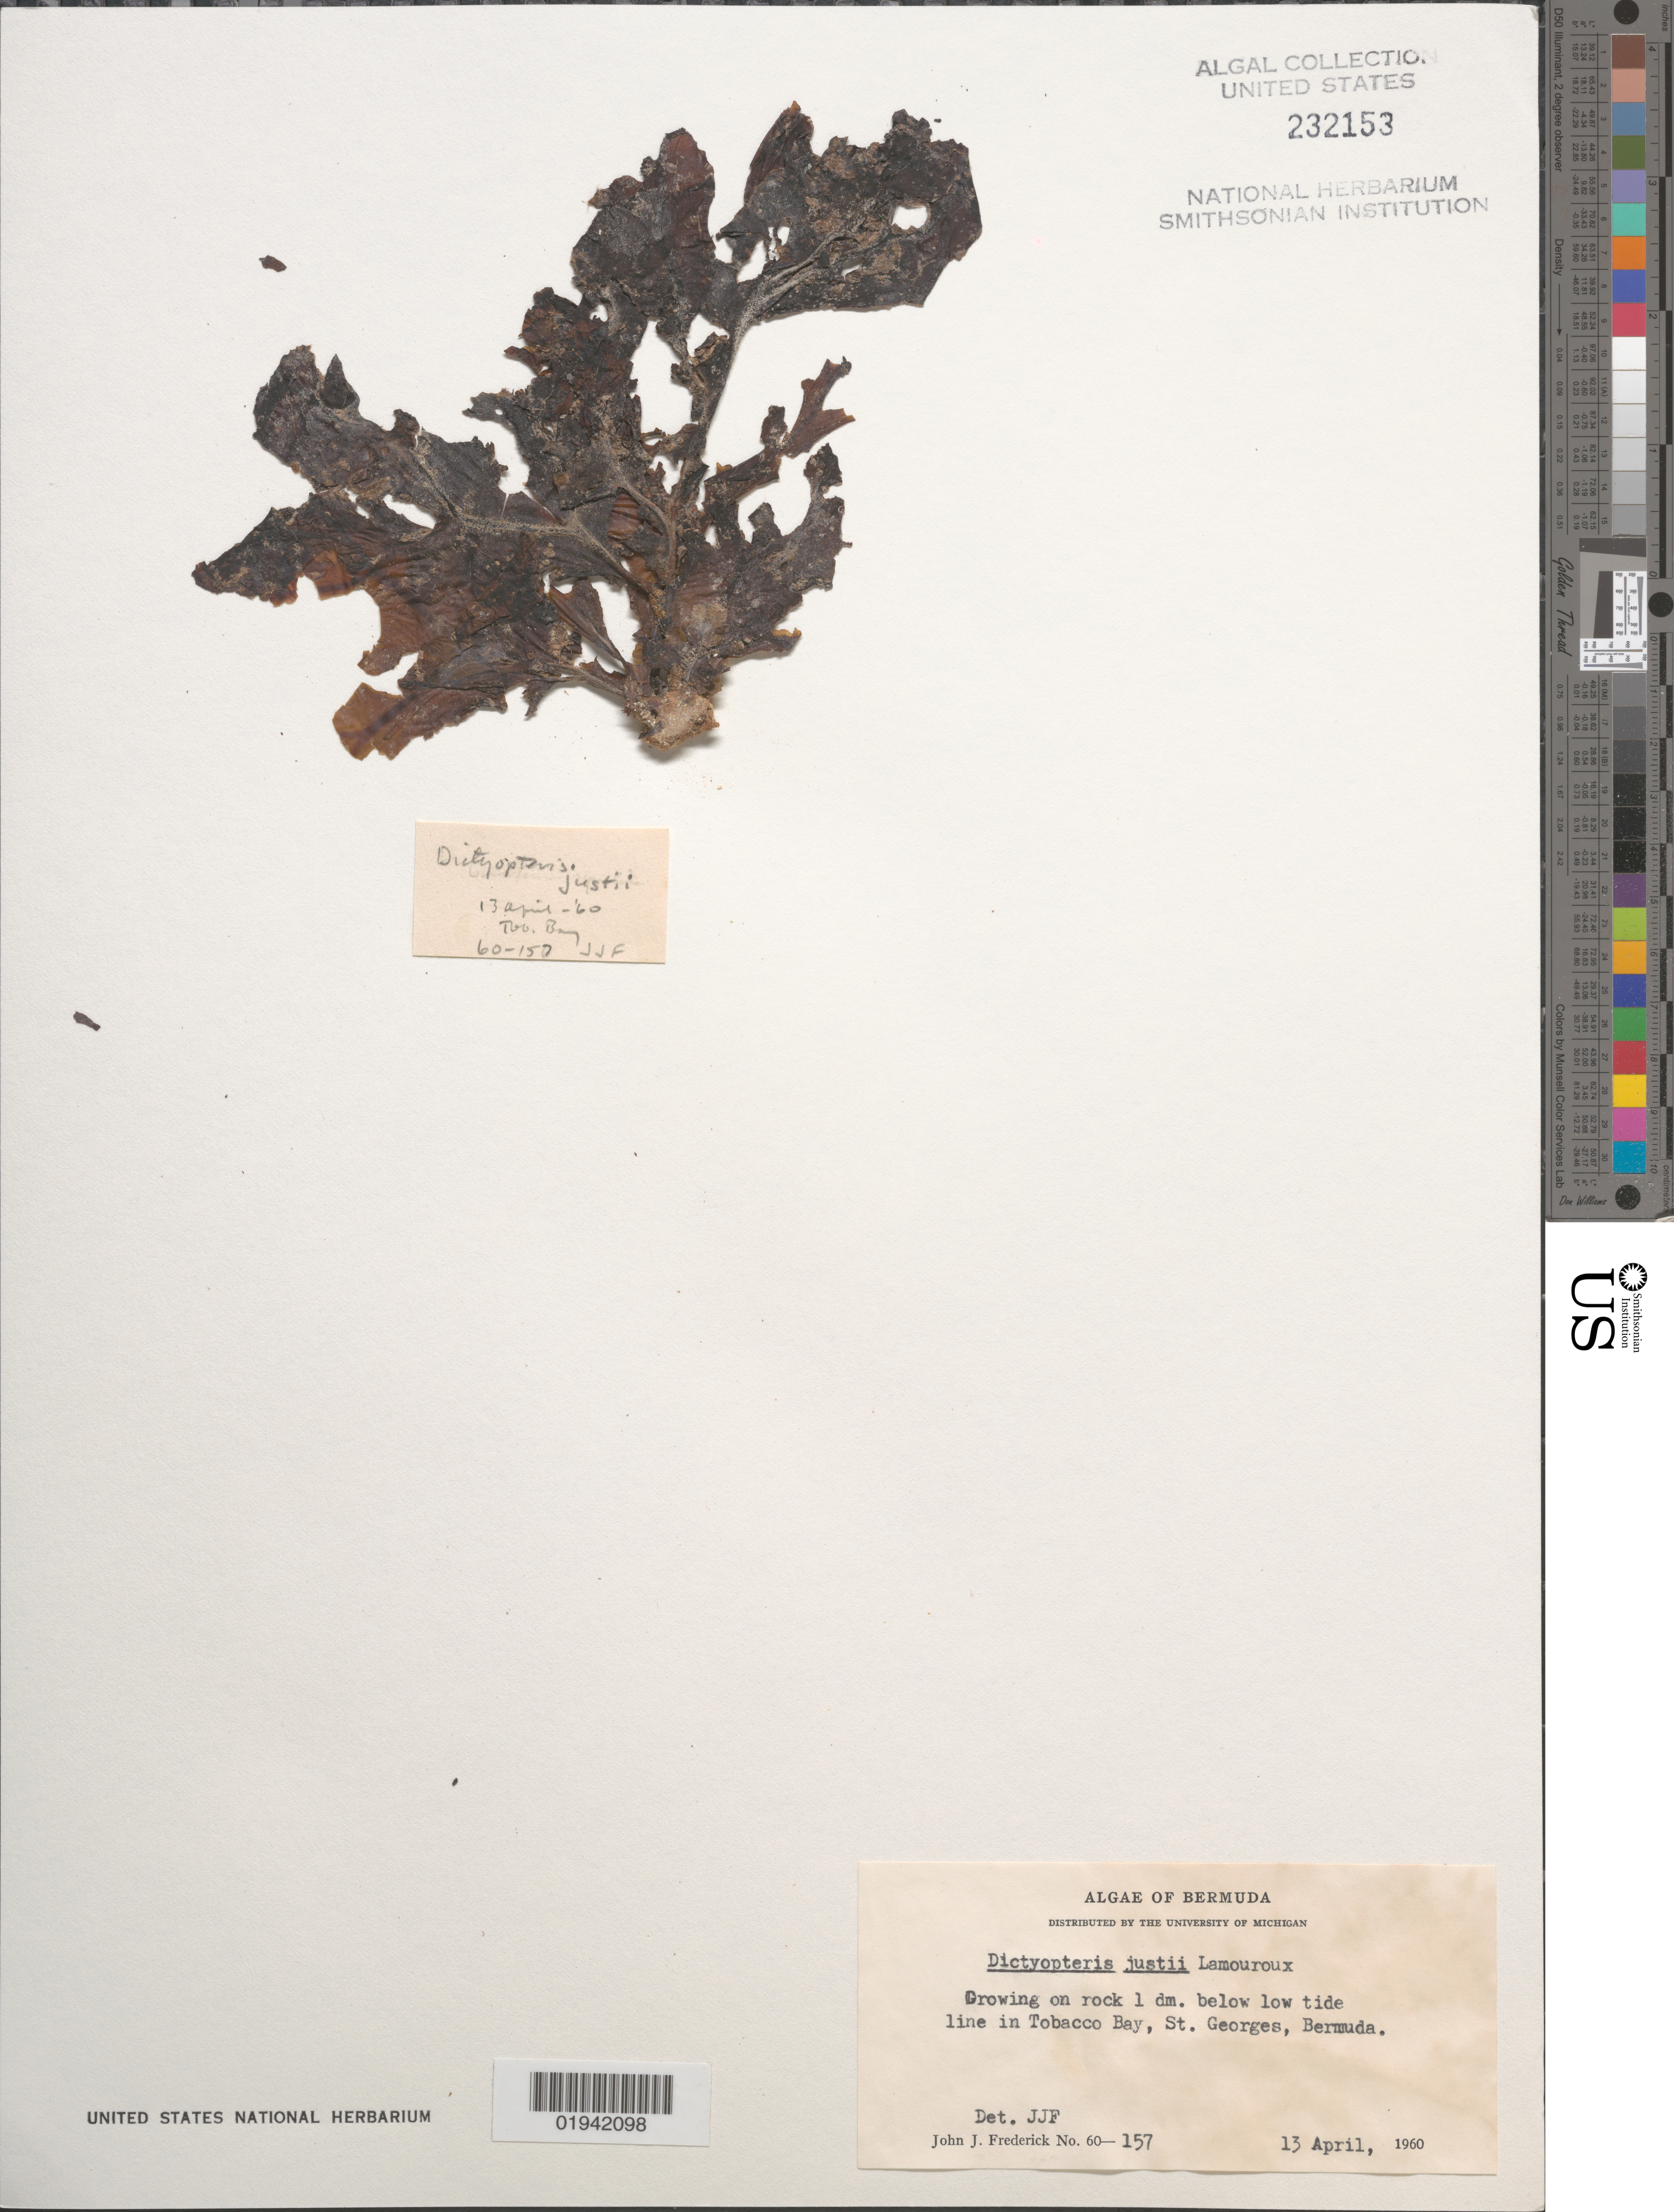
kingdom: Chromista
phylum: Ochrophyta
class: Phaeophyceae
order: Dictyotales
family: Dictyotaceae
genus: Dictyopteris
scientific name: Dictyopteris justii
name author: J.V.Lamouroux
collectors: J. Frederick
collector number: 60-157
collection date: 1960-04-13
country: Bermuda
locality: Growing on rock 1 dm. below low tide line in Tobacco Bay, St. Georges.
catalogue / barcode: US 232153